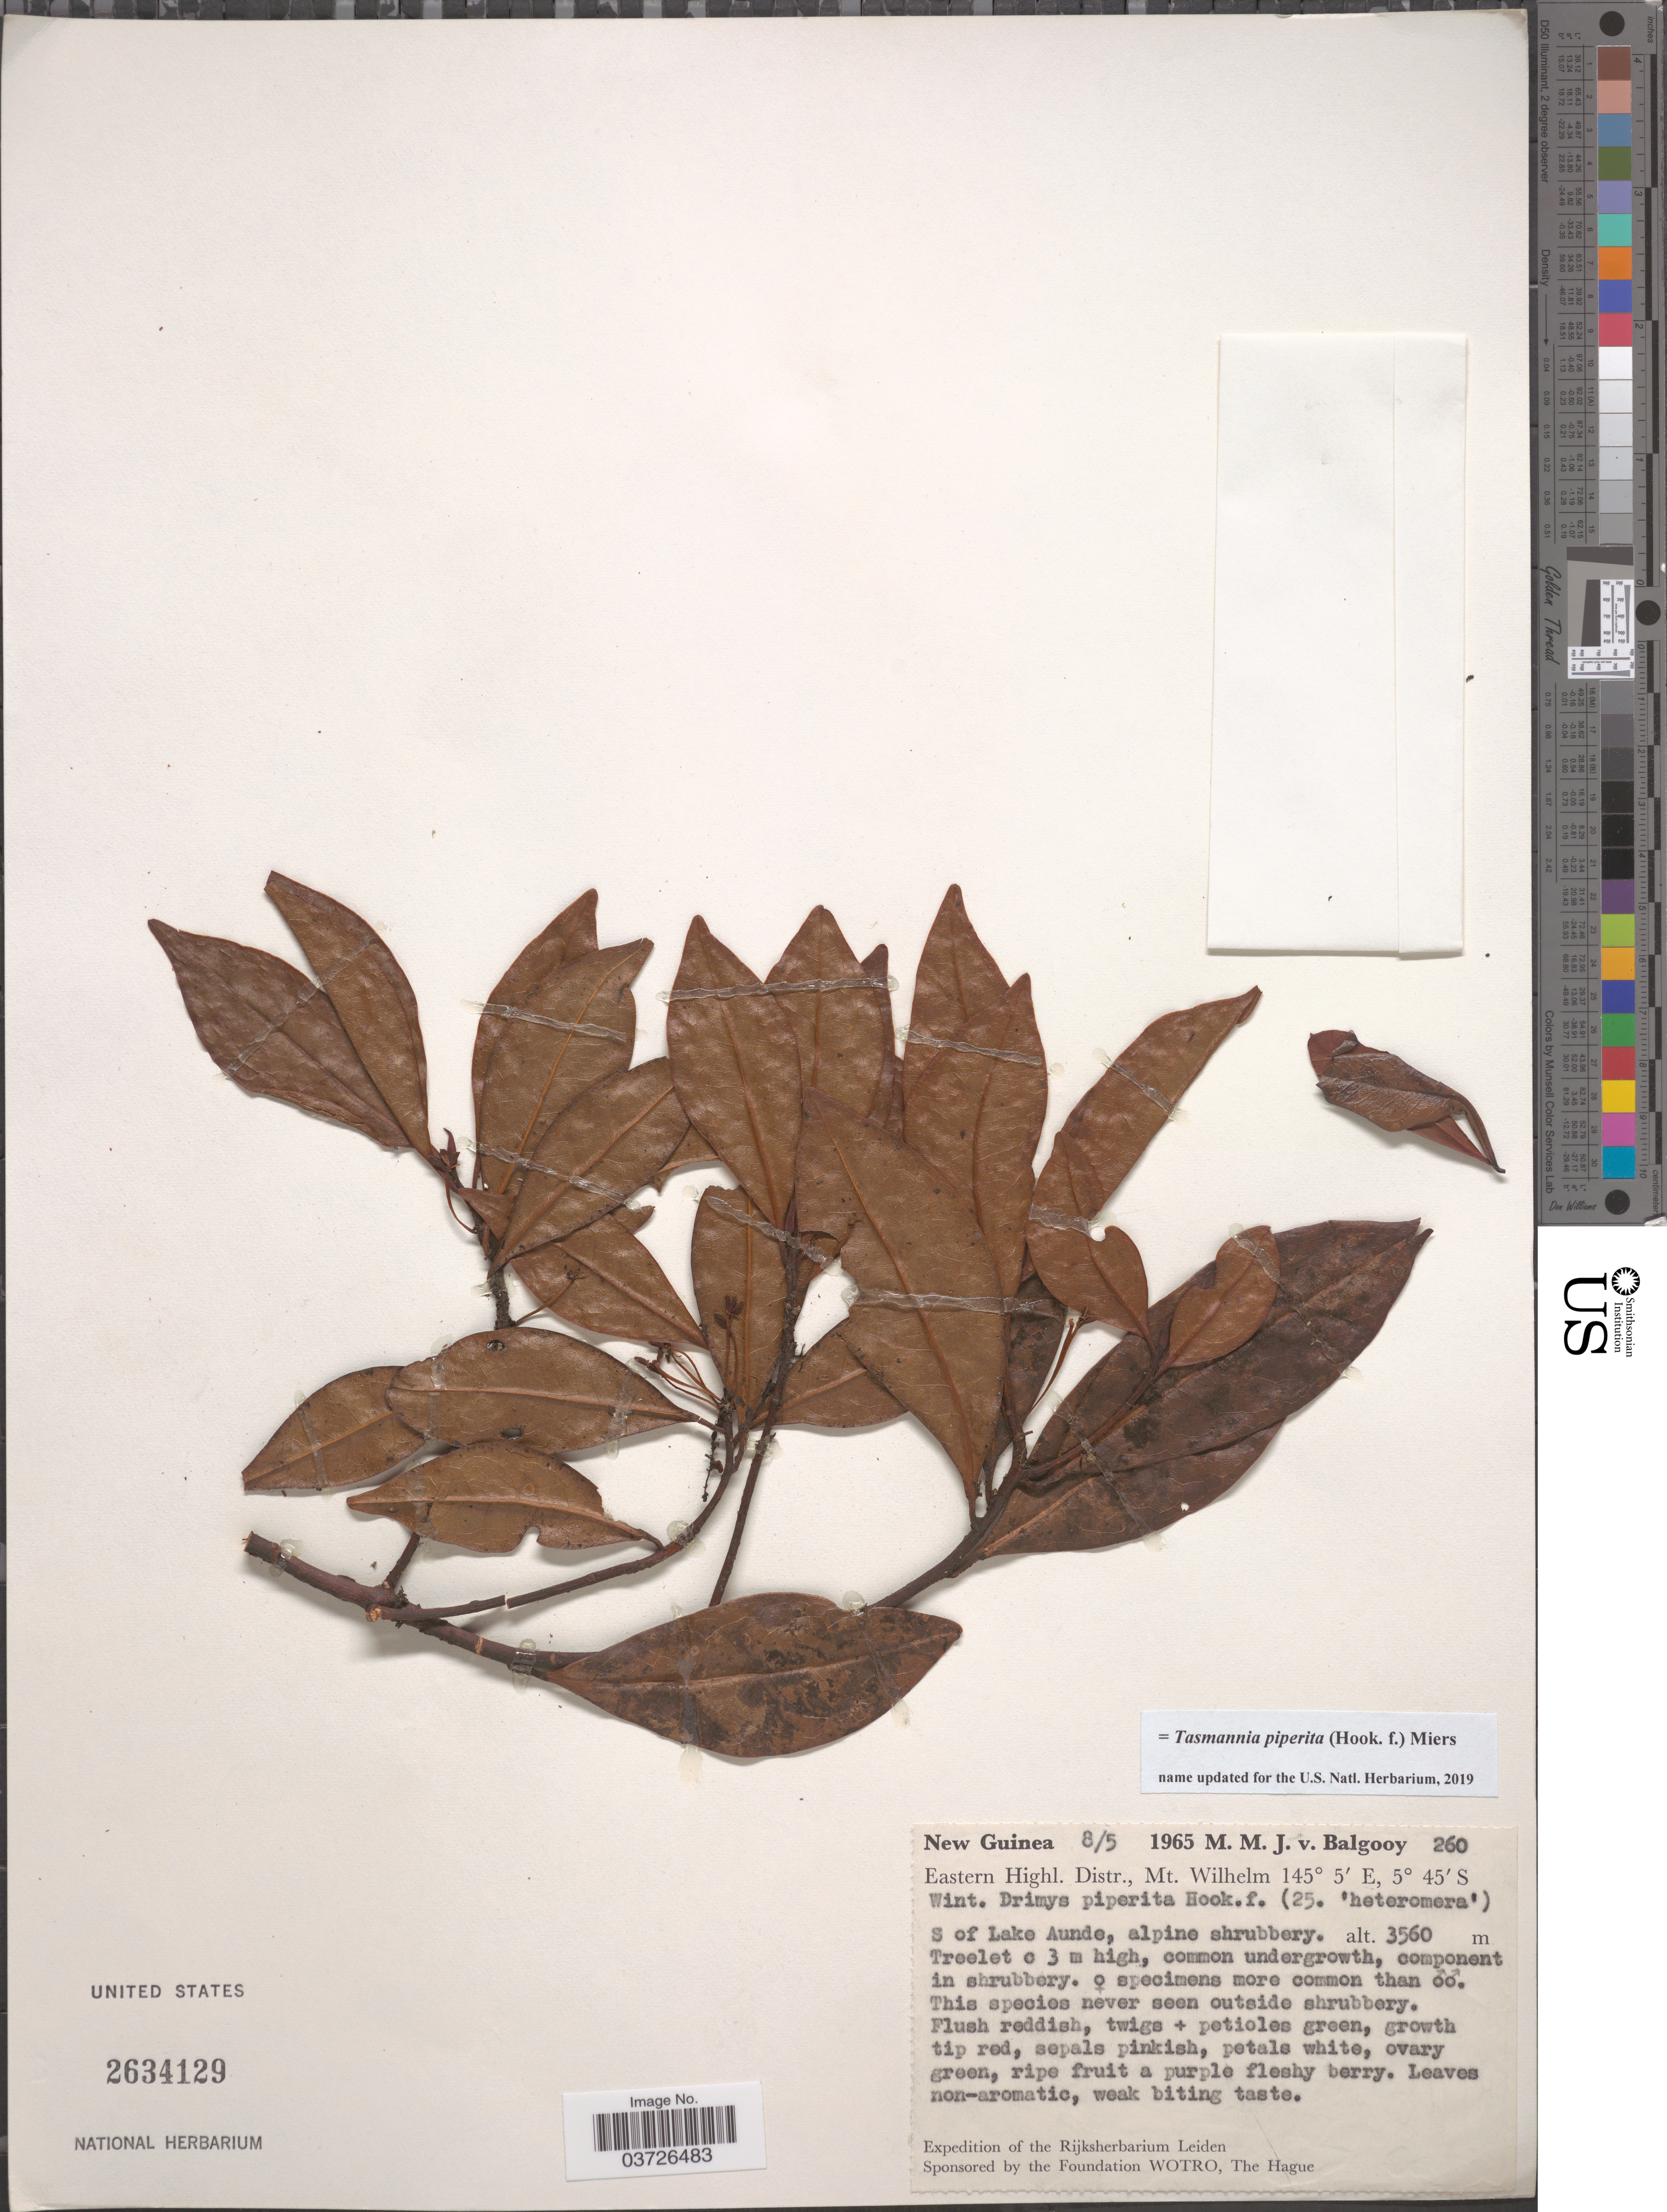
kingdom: Plantae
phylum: Tracheophyta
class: Magnoliopsida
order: Canellales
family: Winteraceae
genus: Tasmannia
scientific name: Tasmannia piperita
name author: (Hook. f.) Miers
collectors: M. M. van Balgooy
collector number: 260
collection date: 1965-05-08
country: Papua New Guinea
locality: New Guinea. Eastern Highl. Distr., Mt. Wilhelm. S of Lake Aunde.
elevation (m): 3560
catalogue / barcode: US 2634129